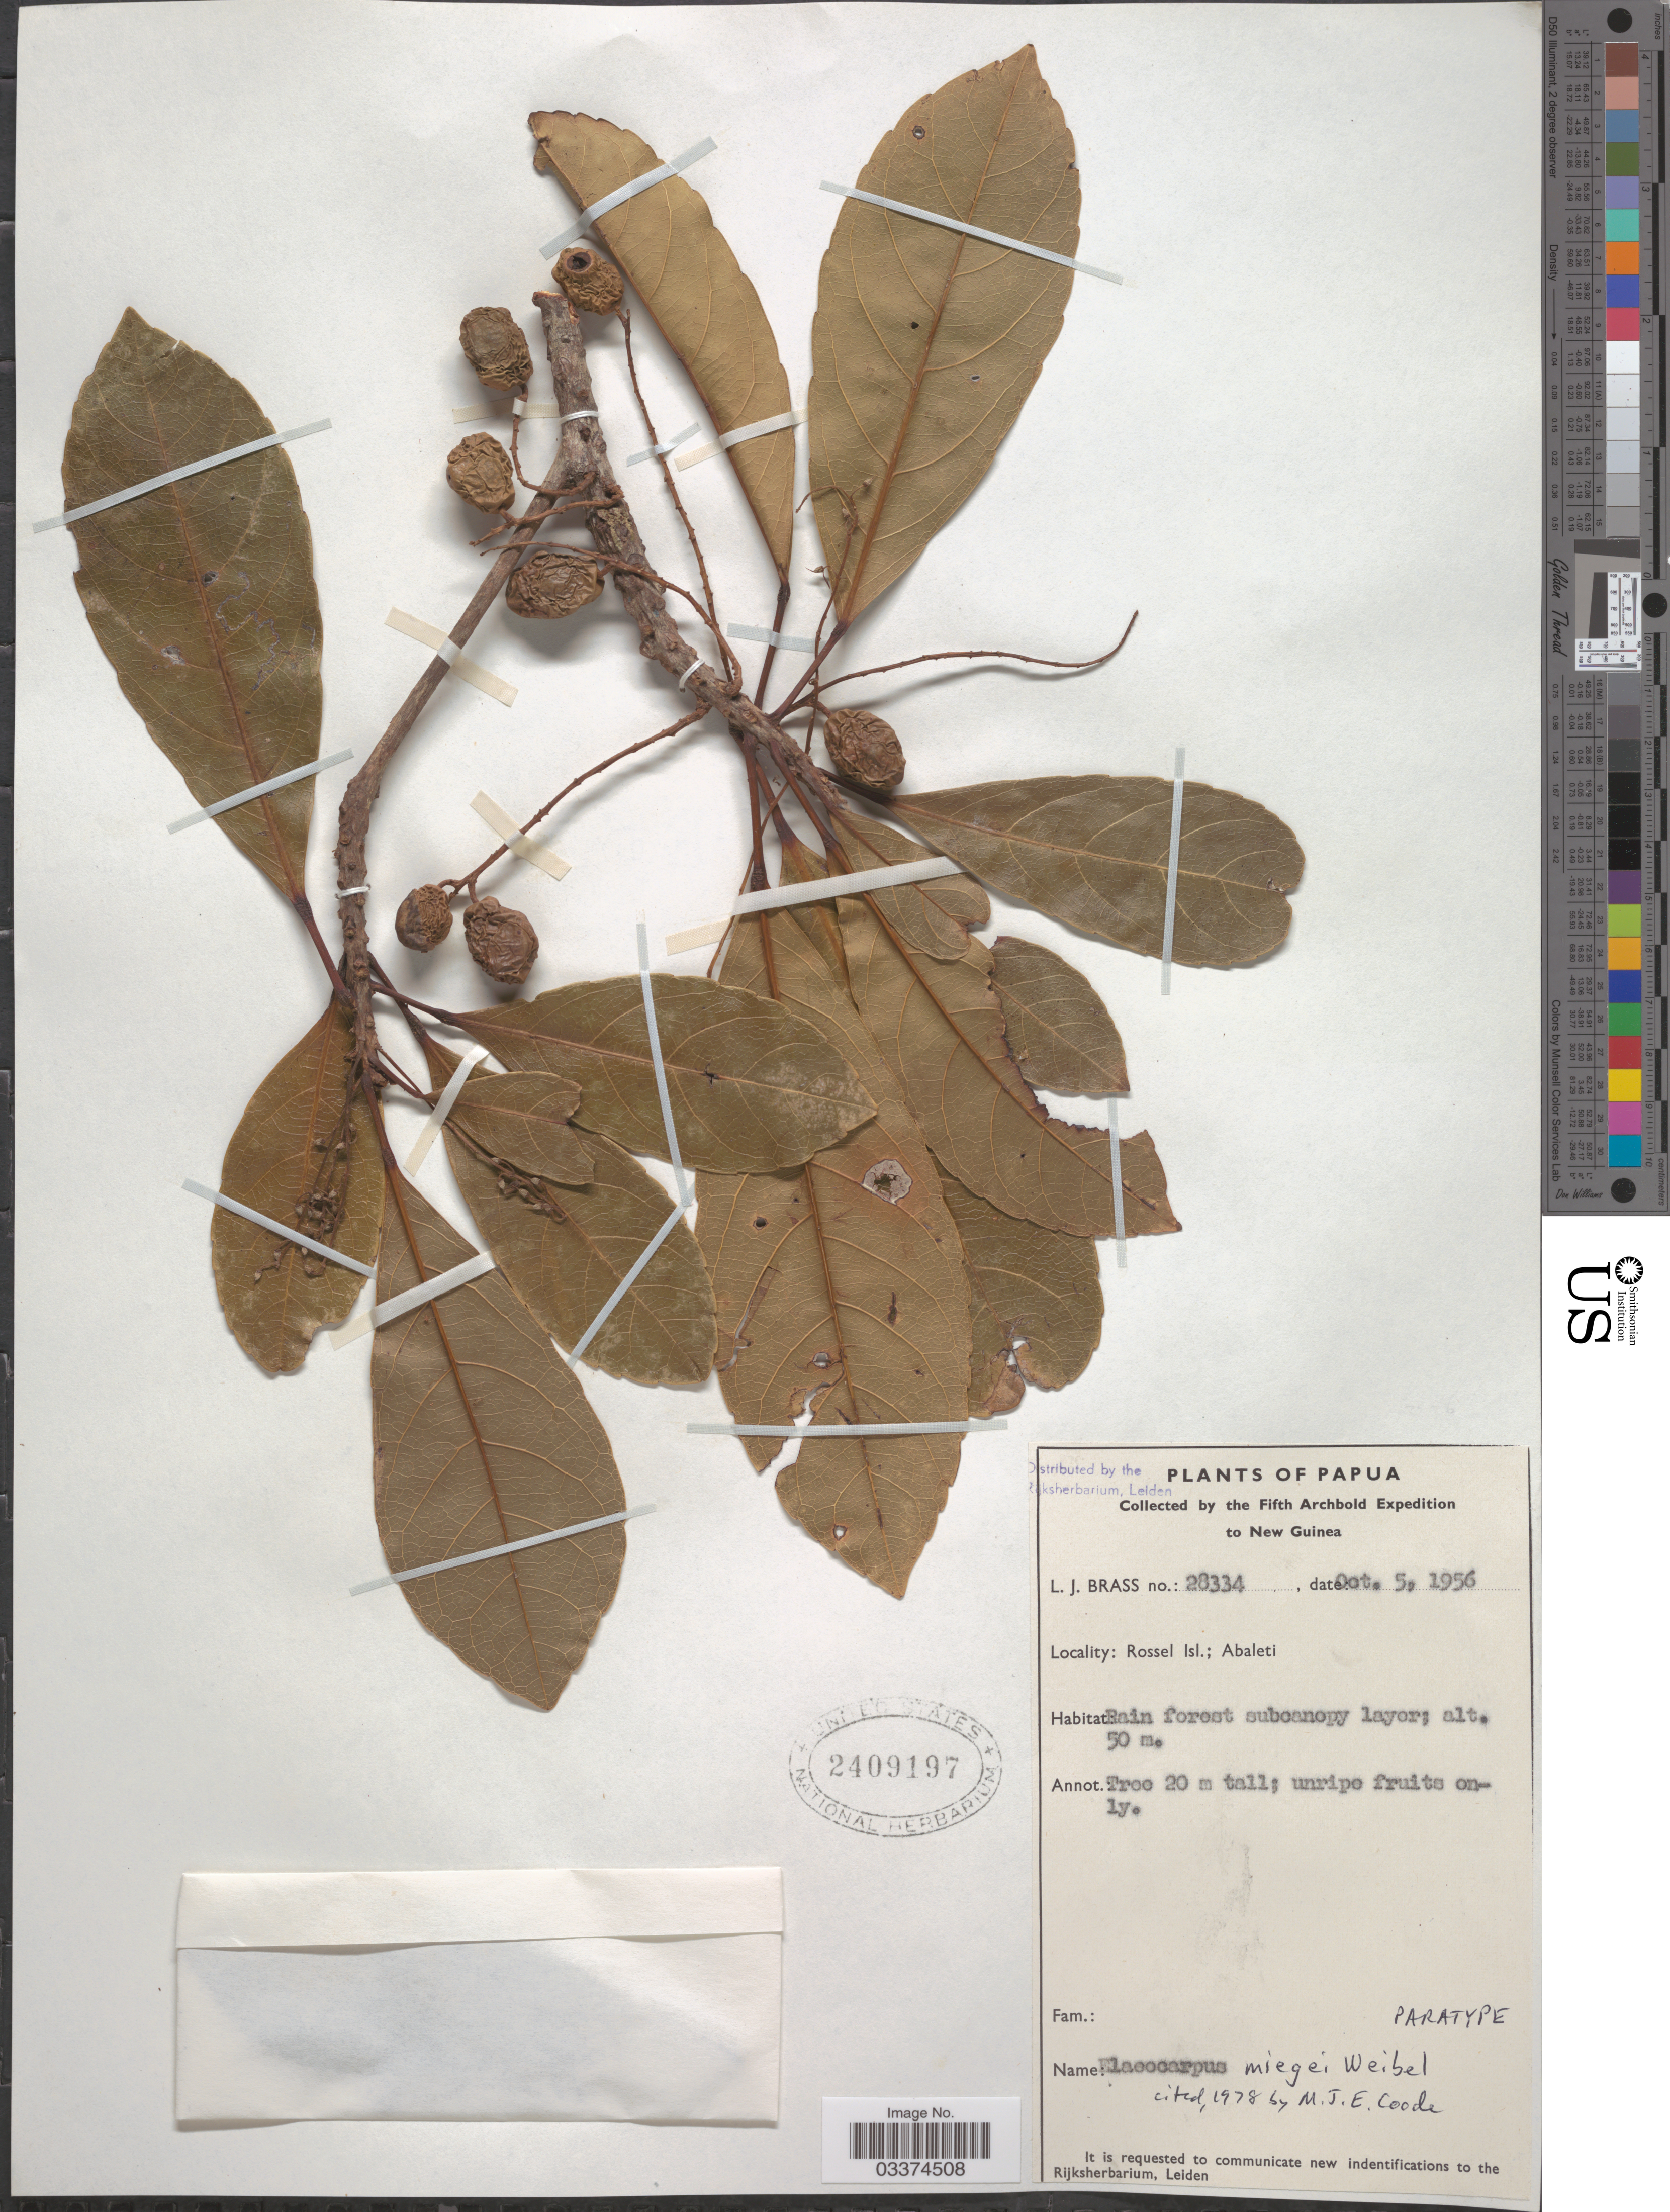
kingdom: Plantae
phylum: Tracheophyta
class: Magnoliopsida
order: Oxalidales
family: Elaeocarpaceae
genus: Elaeocarpus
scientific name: Elaeocarpus miegei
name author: Weibel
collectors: L. J. Brass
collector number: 28334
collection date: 1956-10-05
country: Papua New Guinea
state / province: Milne Bay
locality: Papua, New Guinea, Rossel Isl.; Abaleti.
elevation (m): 50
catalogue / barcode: US 2409197